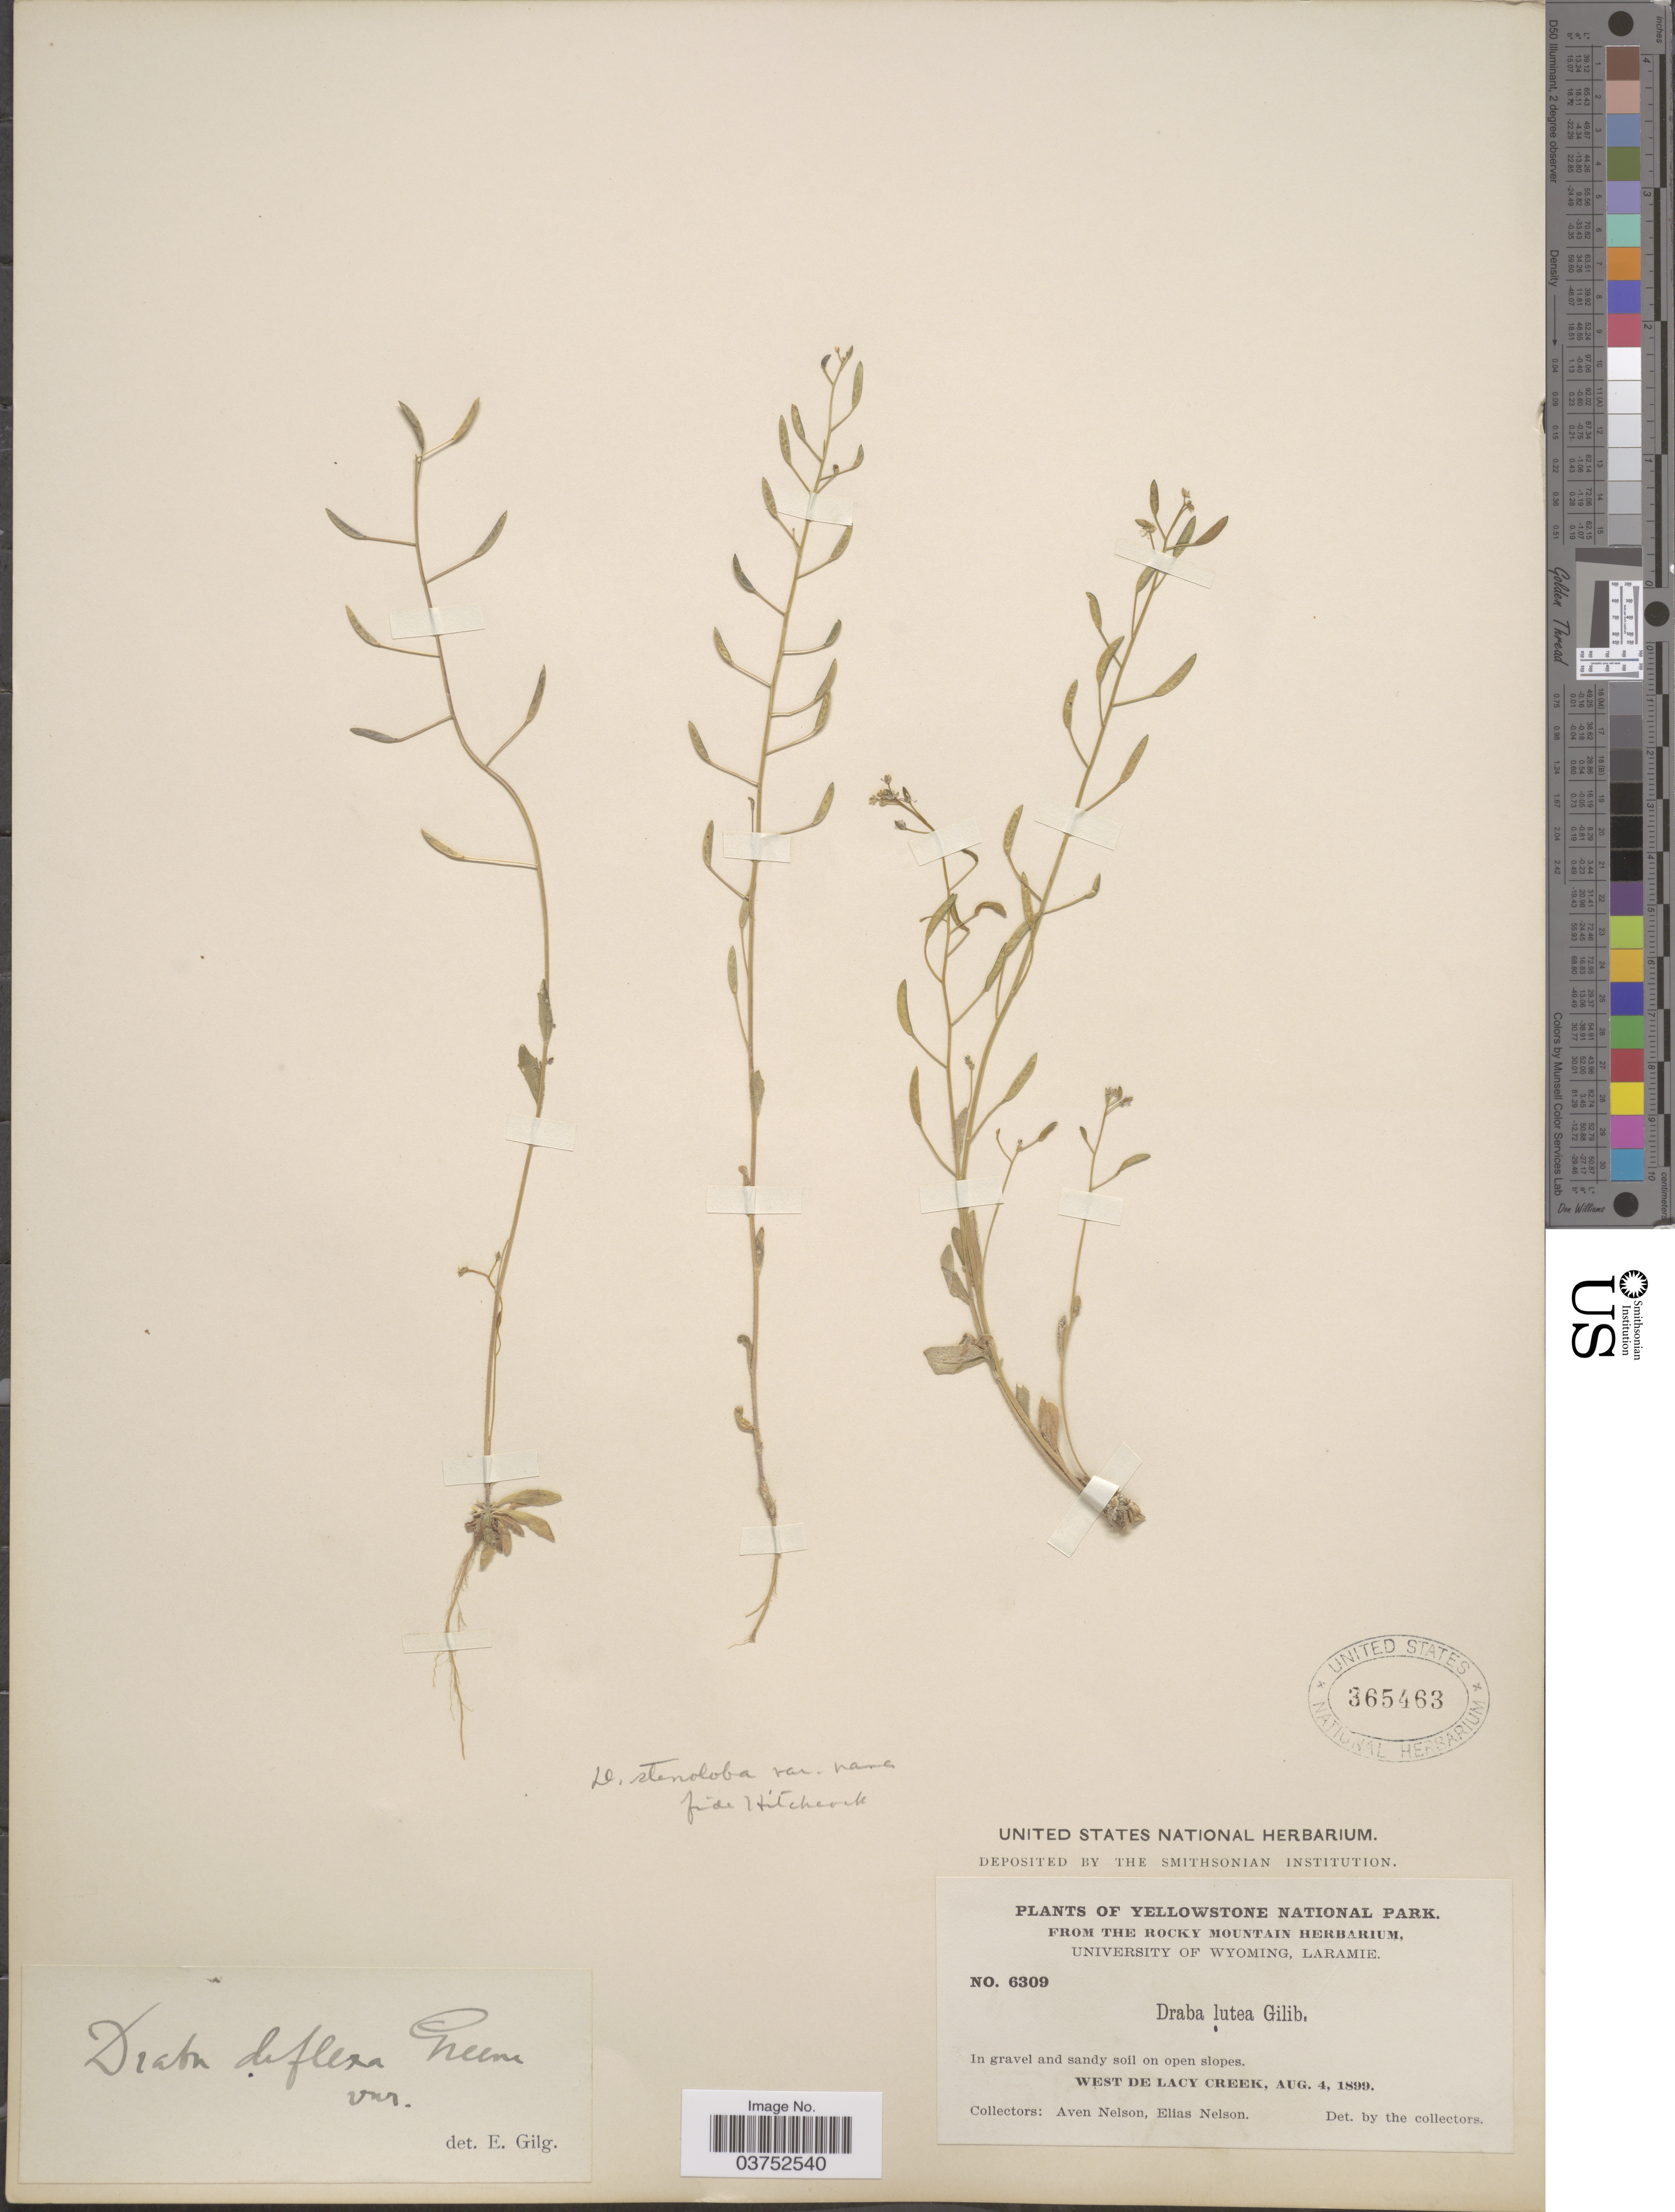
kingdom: Plantae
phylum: Tracheophyta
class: Magnoliopsida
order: Brassicales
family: Brassicaceae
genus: Draba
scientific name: Draba stenoloba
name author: Ledeb.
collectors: A. Nelson & E. Nelson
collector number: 6309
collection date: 1899-08-04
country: United States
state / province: Wyoming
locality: Yellowstone National Park. West De Lacy Creek.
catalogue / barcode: US 365463